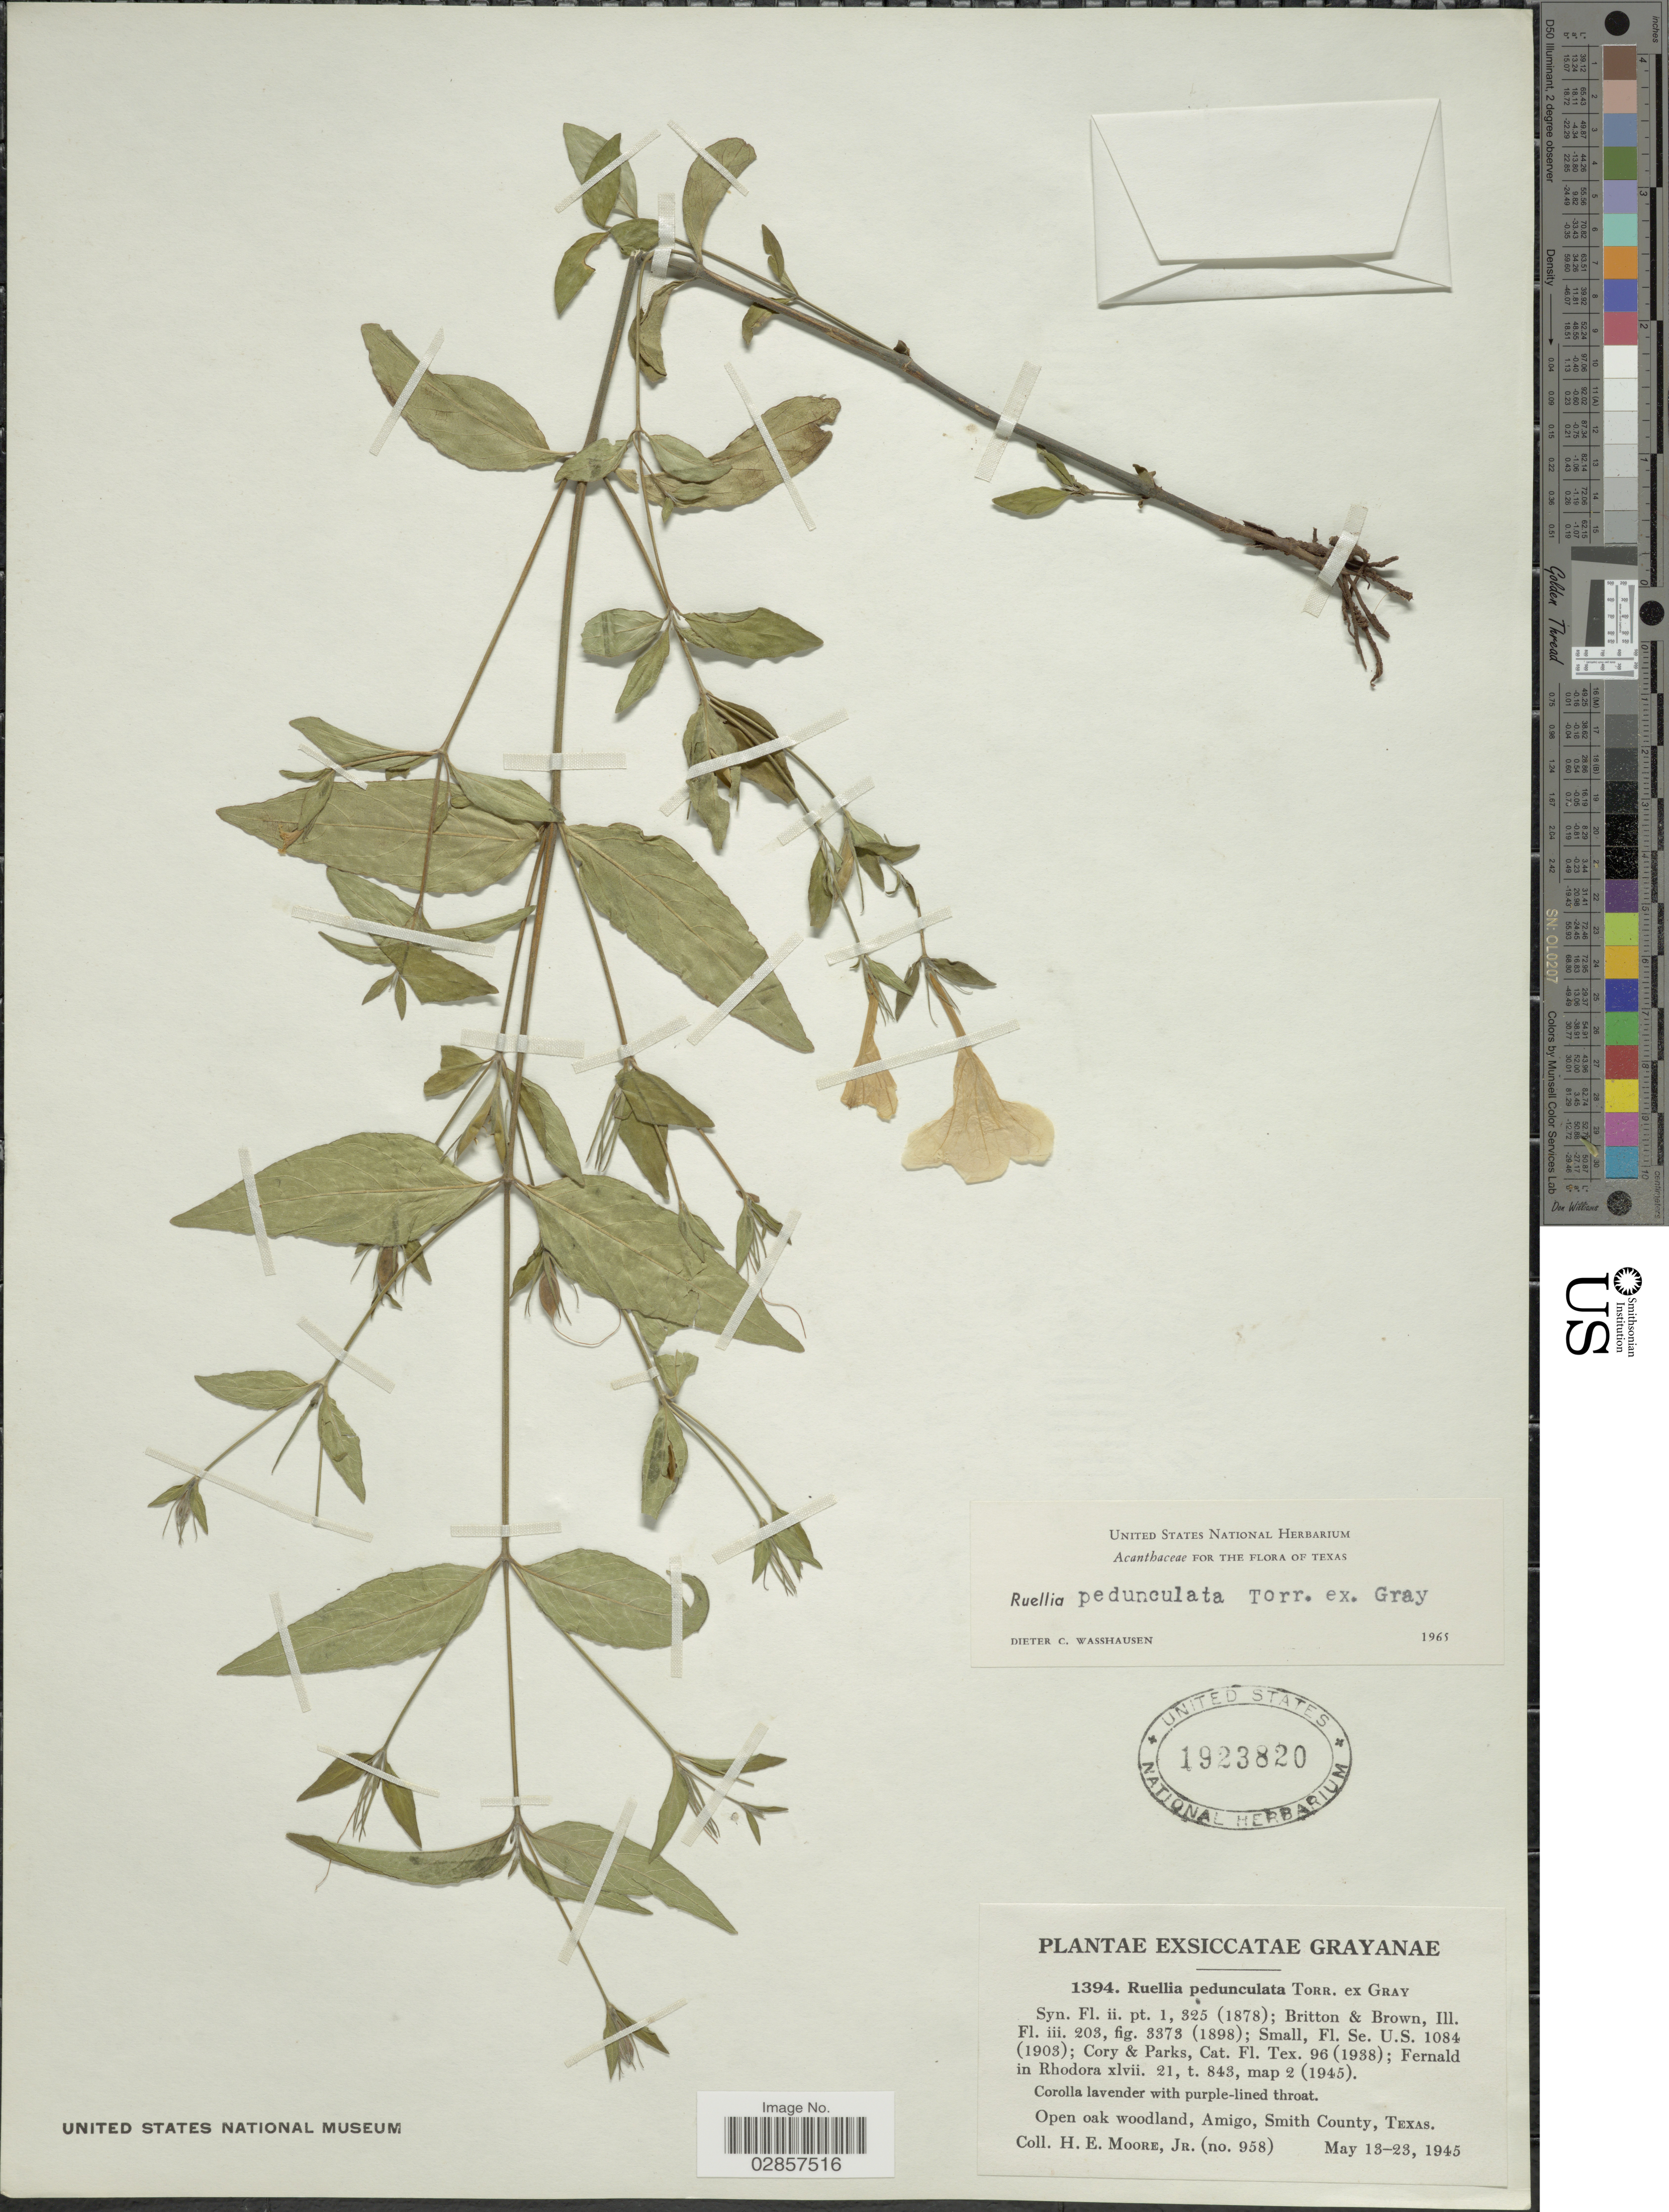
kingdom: Plantae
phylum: Tracheophyta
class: Magnoliopsida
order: Lamiales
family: Acanthaceae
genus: Ruellia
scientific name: Ruellia pedunculata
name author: Torr. ex A. Gray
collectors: H. Moore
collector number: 958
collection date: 1945-05-13/1945-05-23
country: United States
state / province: Texas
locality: Open oak woodland, Amigo, Smith County, Texas.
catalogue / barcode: US 1923820